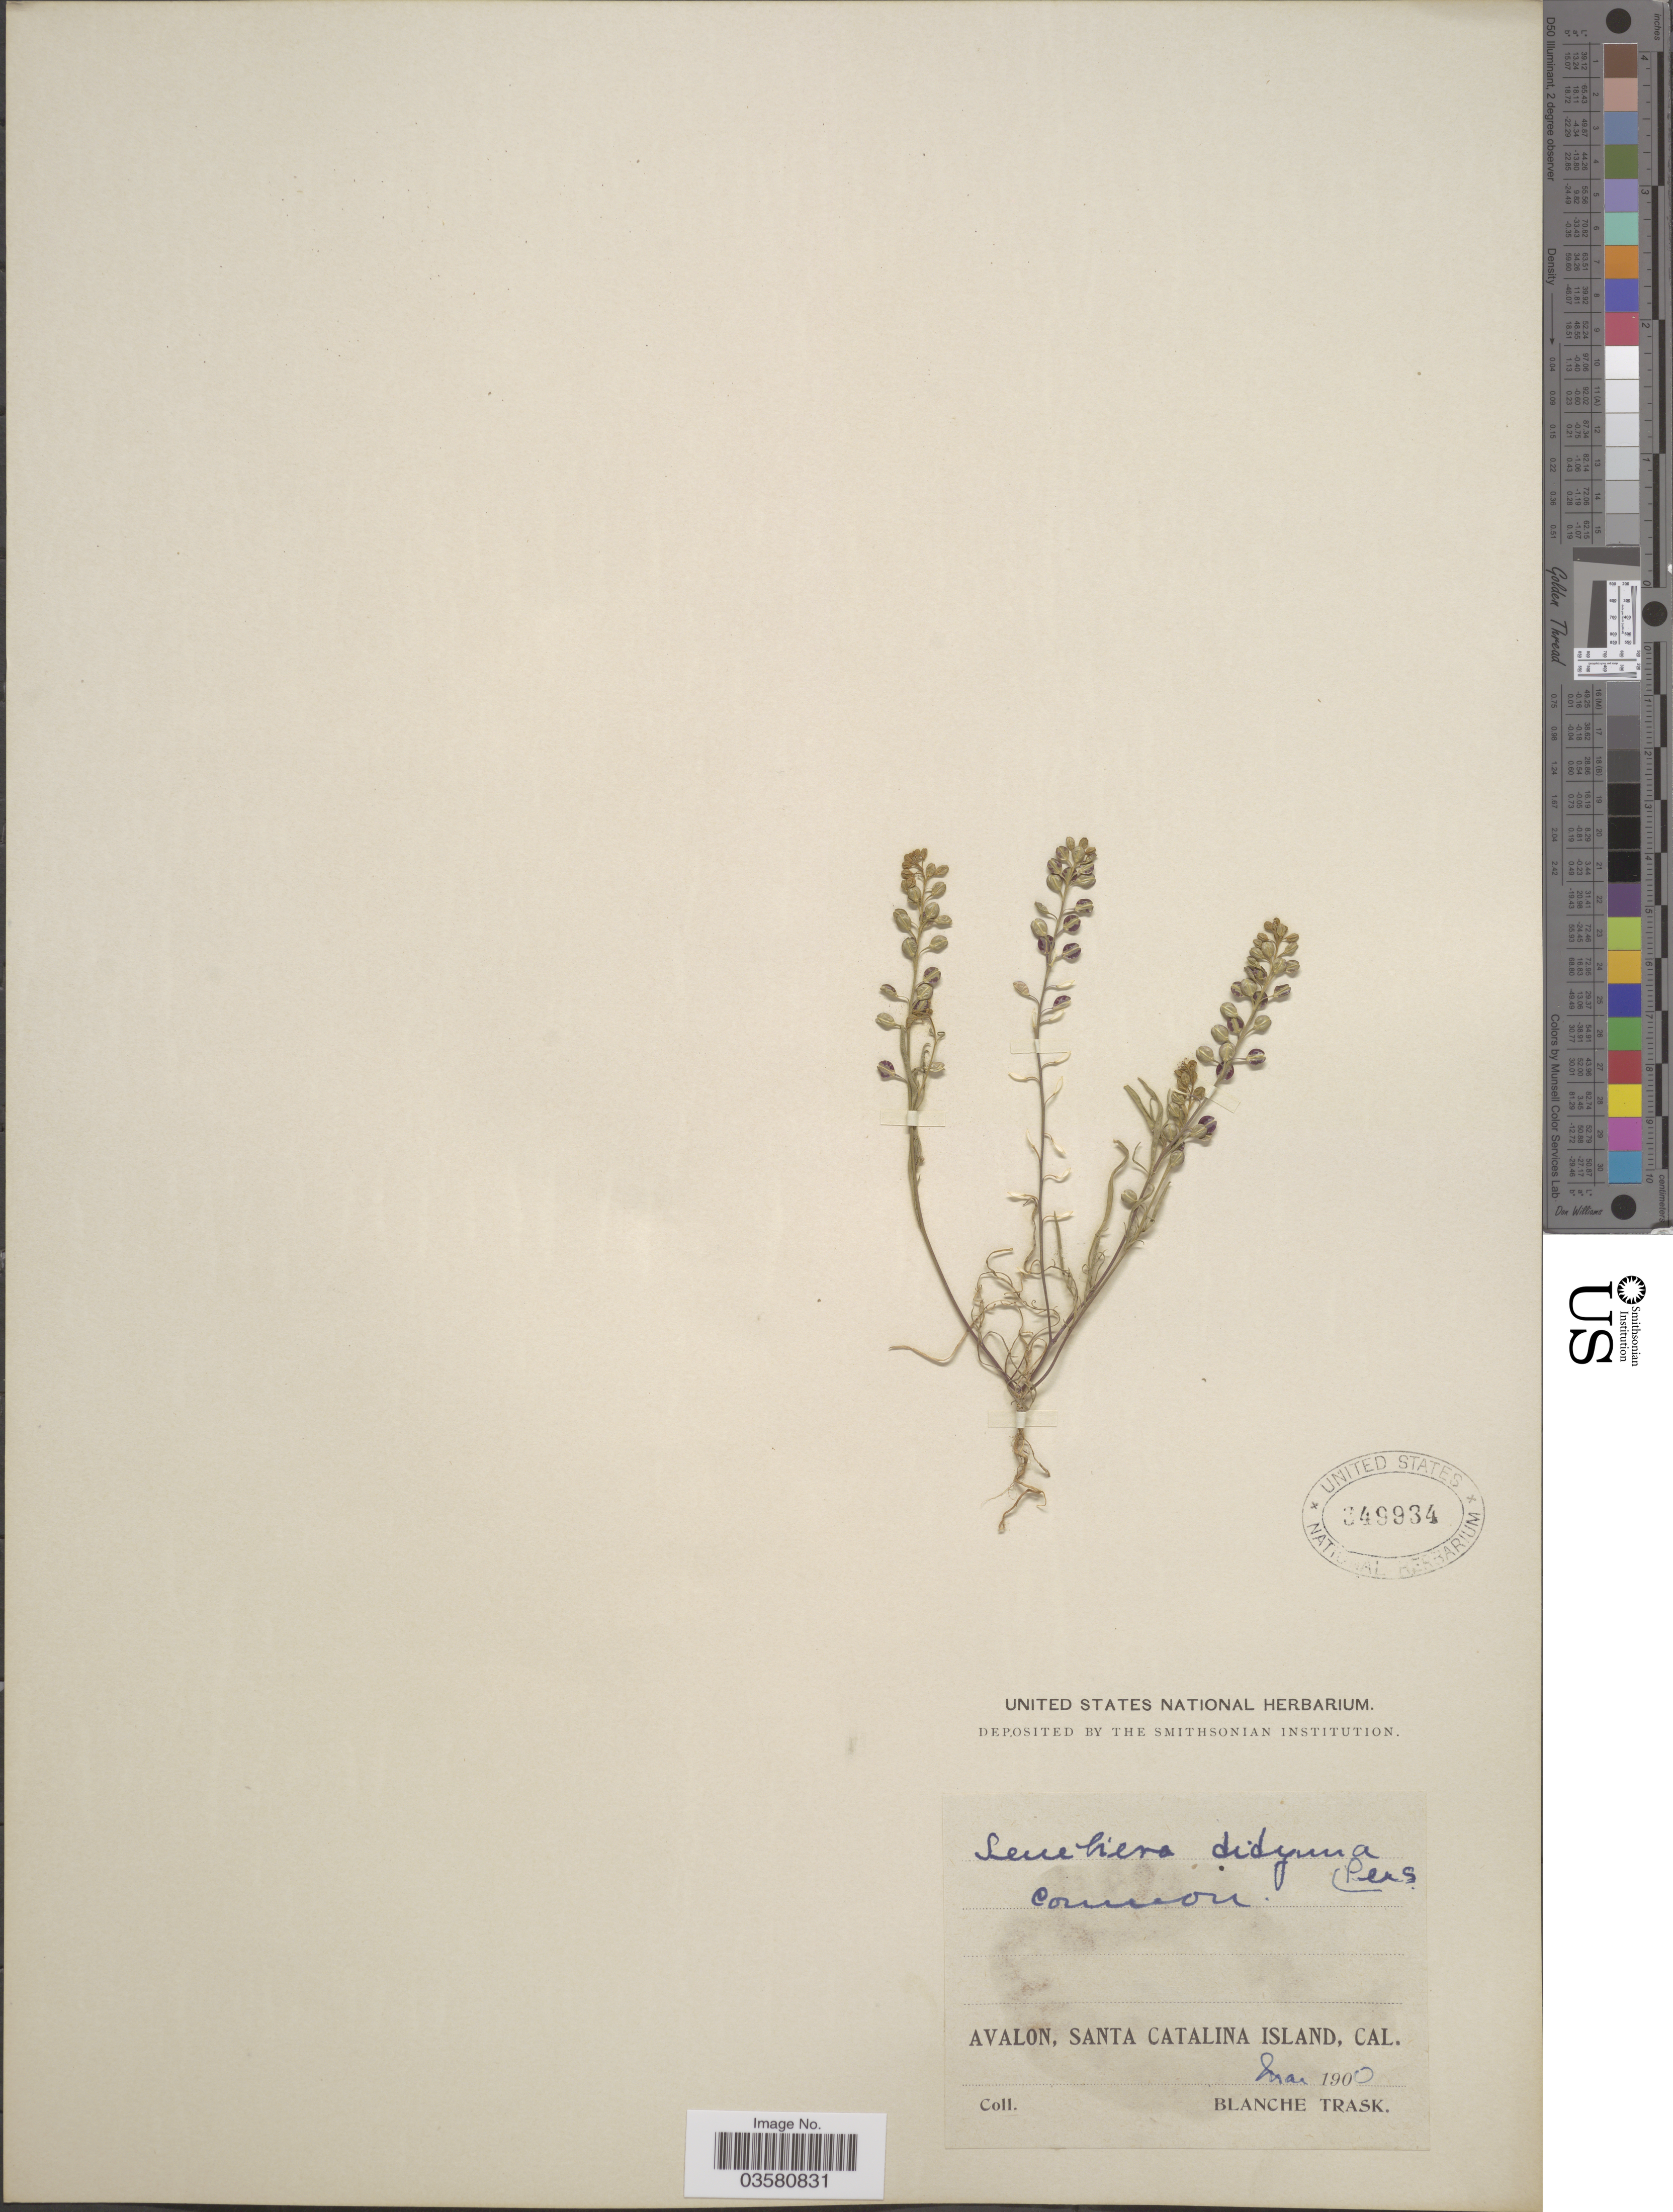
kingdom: Plantae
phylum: Tracheophyta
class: Magnoliopsida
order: Brassicales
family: Brassicaceae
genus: Lepidium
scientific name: Lepidium nitidum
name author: Nutt.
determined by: Strong, Mark T., (BOT), Smithsonian Institution - National Museum of Natural History (UNITED STATES)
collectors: B. Trask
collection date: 1900-03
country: United States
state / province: California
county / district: Los Angeles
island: Santa Catalina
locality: Avalon, Santa Catalina Island.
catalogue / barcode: US 349934